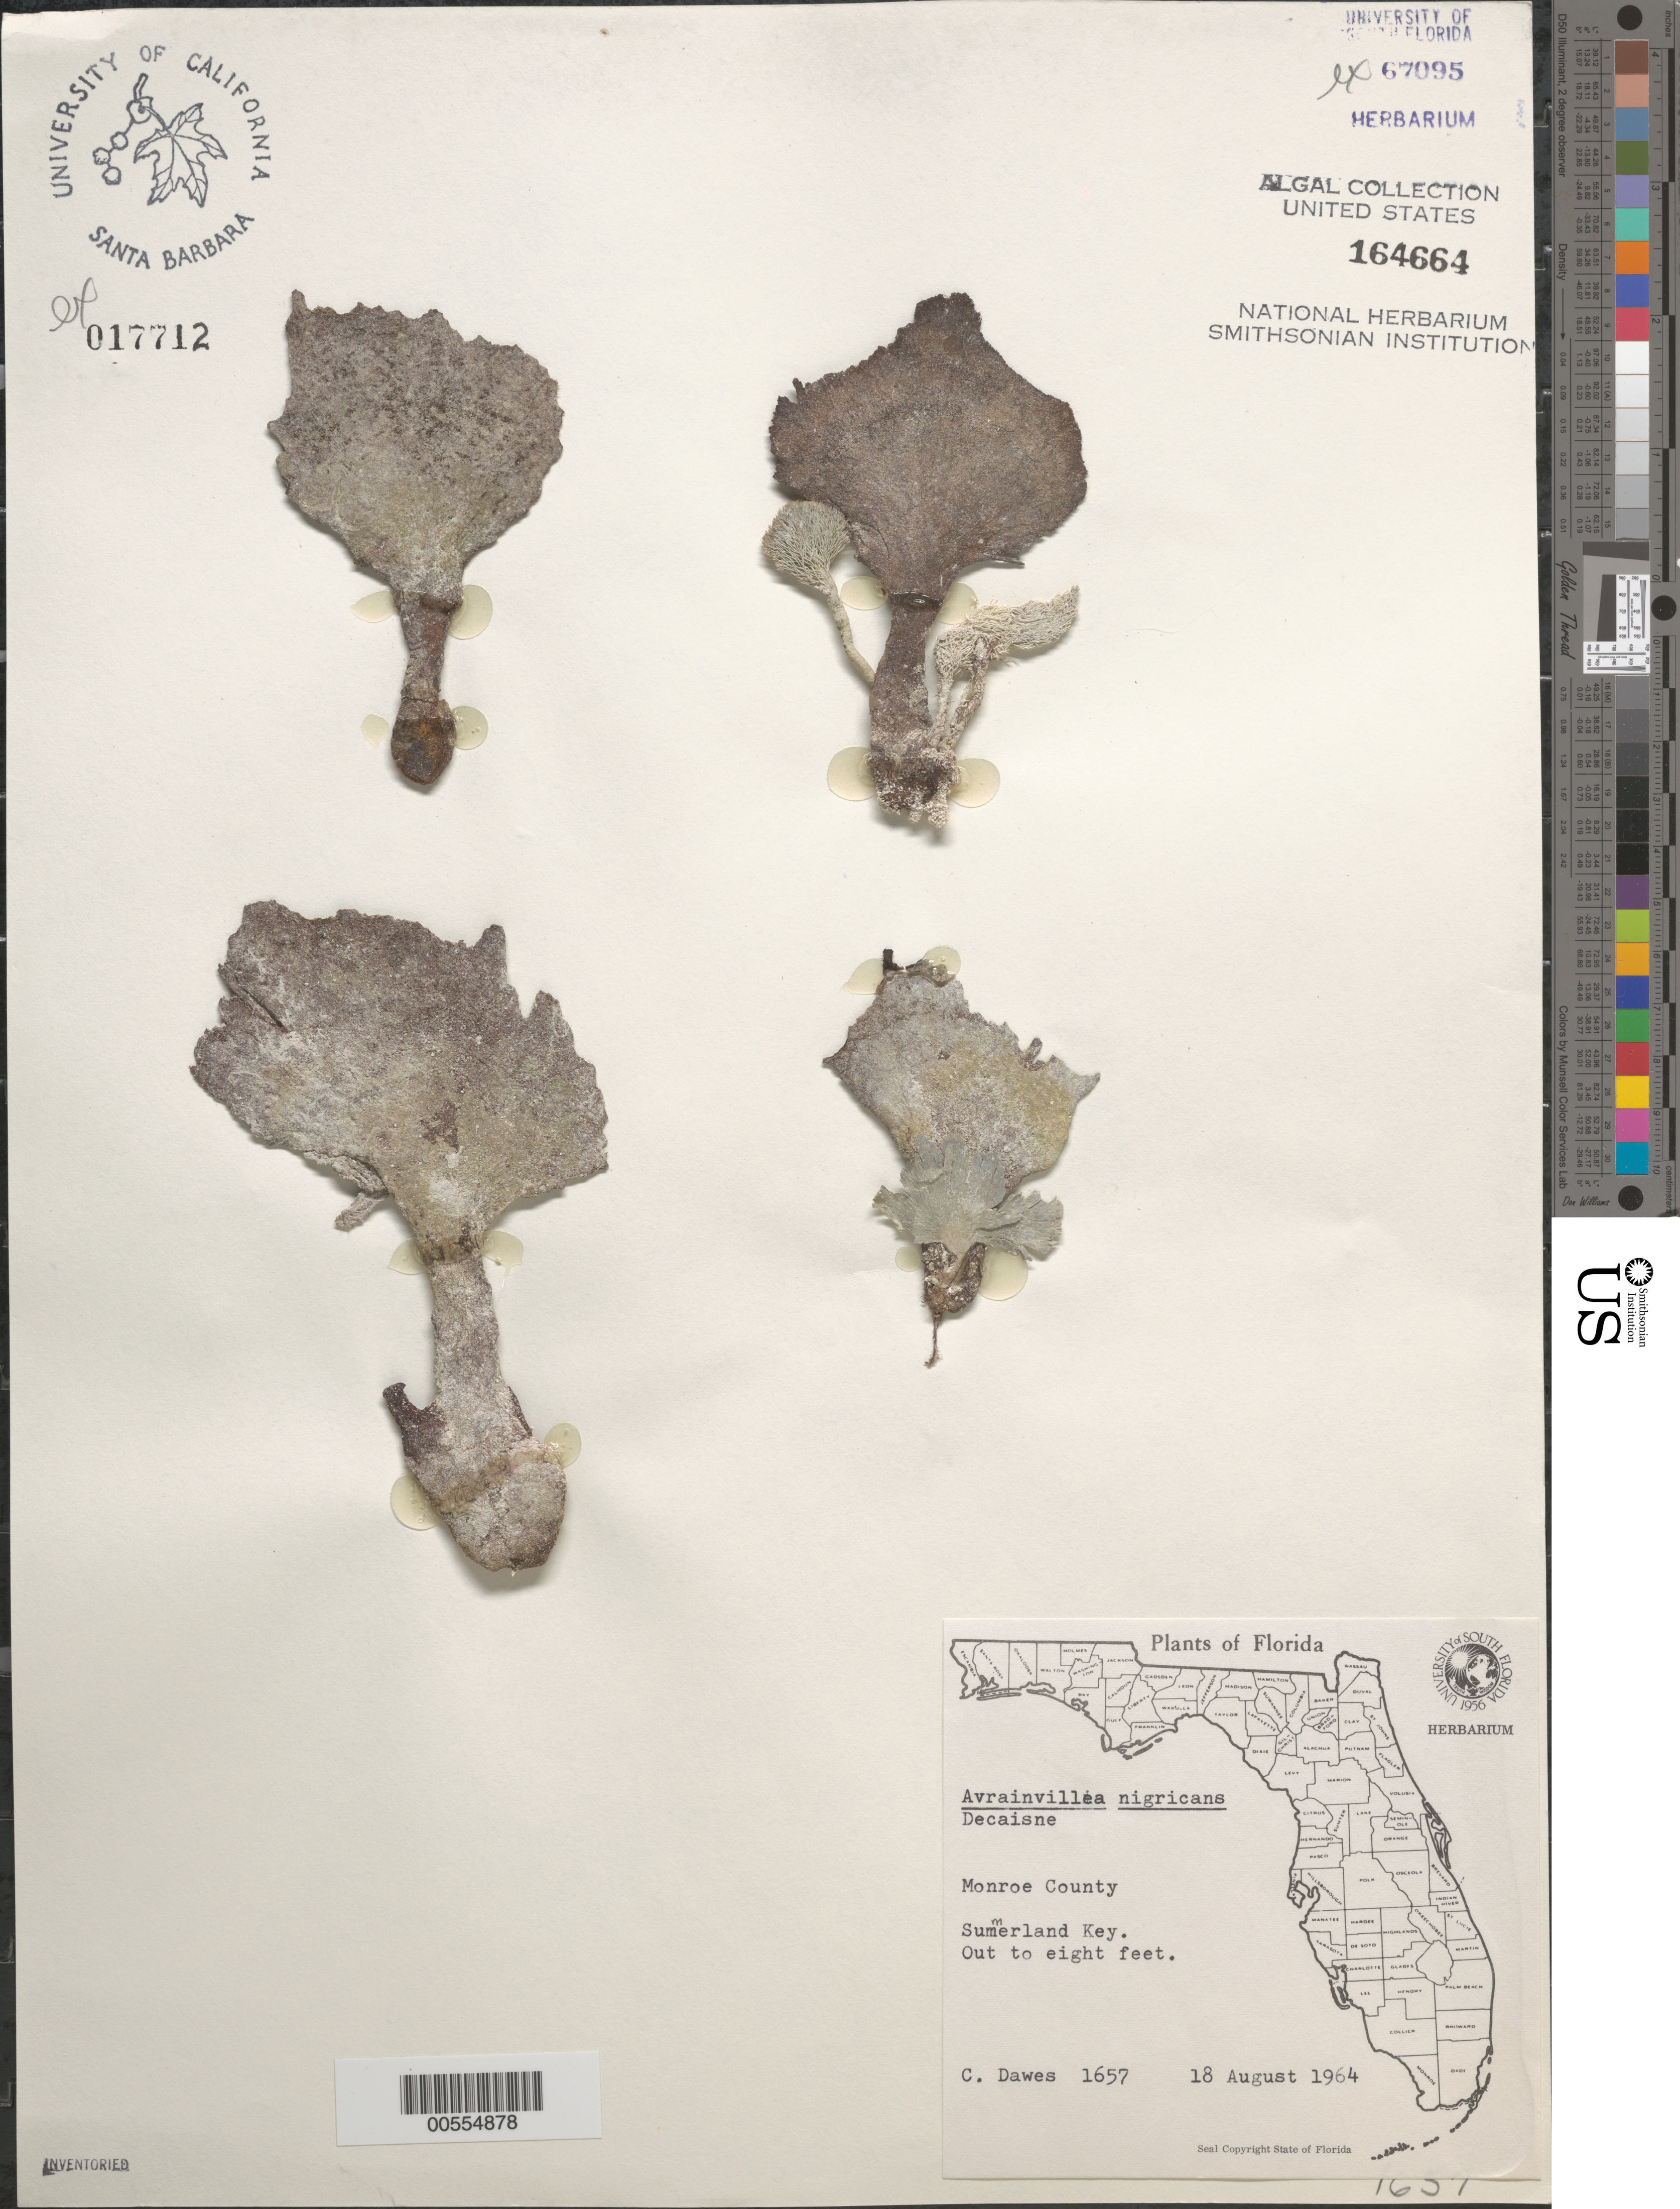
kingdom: Plantae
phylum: Chlorophyta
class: Ulvophyceae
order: Bryopsidales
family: Dichotomosiphonaceae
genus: Avrainvillea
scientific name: Avrainvillea nigricans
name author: Decne.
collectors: C. Dawes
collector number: Cjd 1657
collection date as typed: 18 Aug 1964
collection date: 1964-08-18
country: United States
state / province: Florida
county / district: Monroe County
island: Summerland Key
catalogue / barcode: US 164664